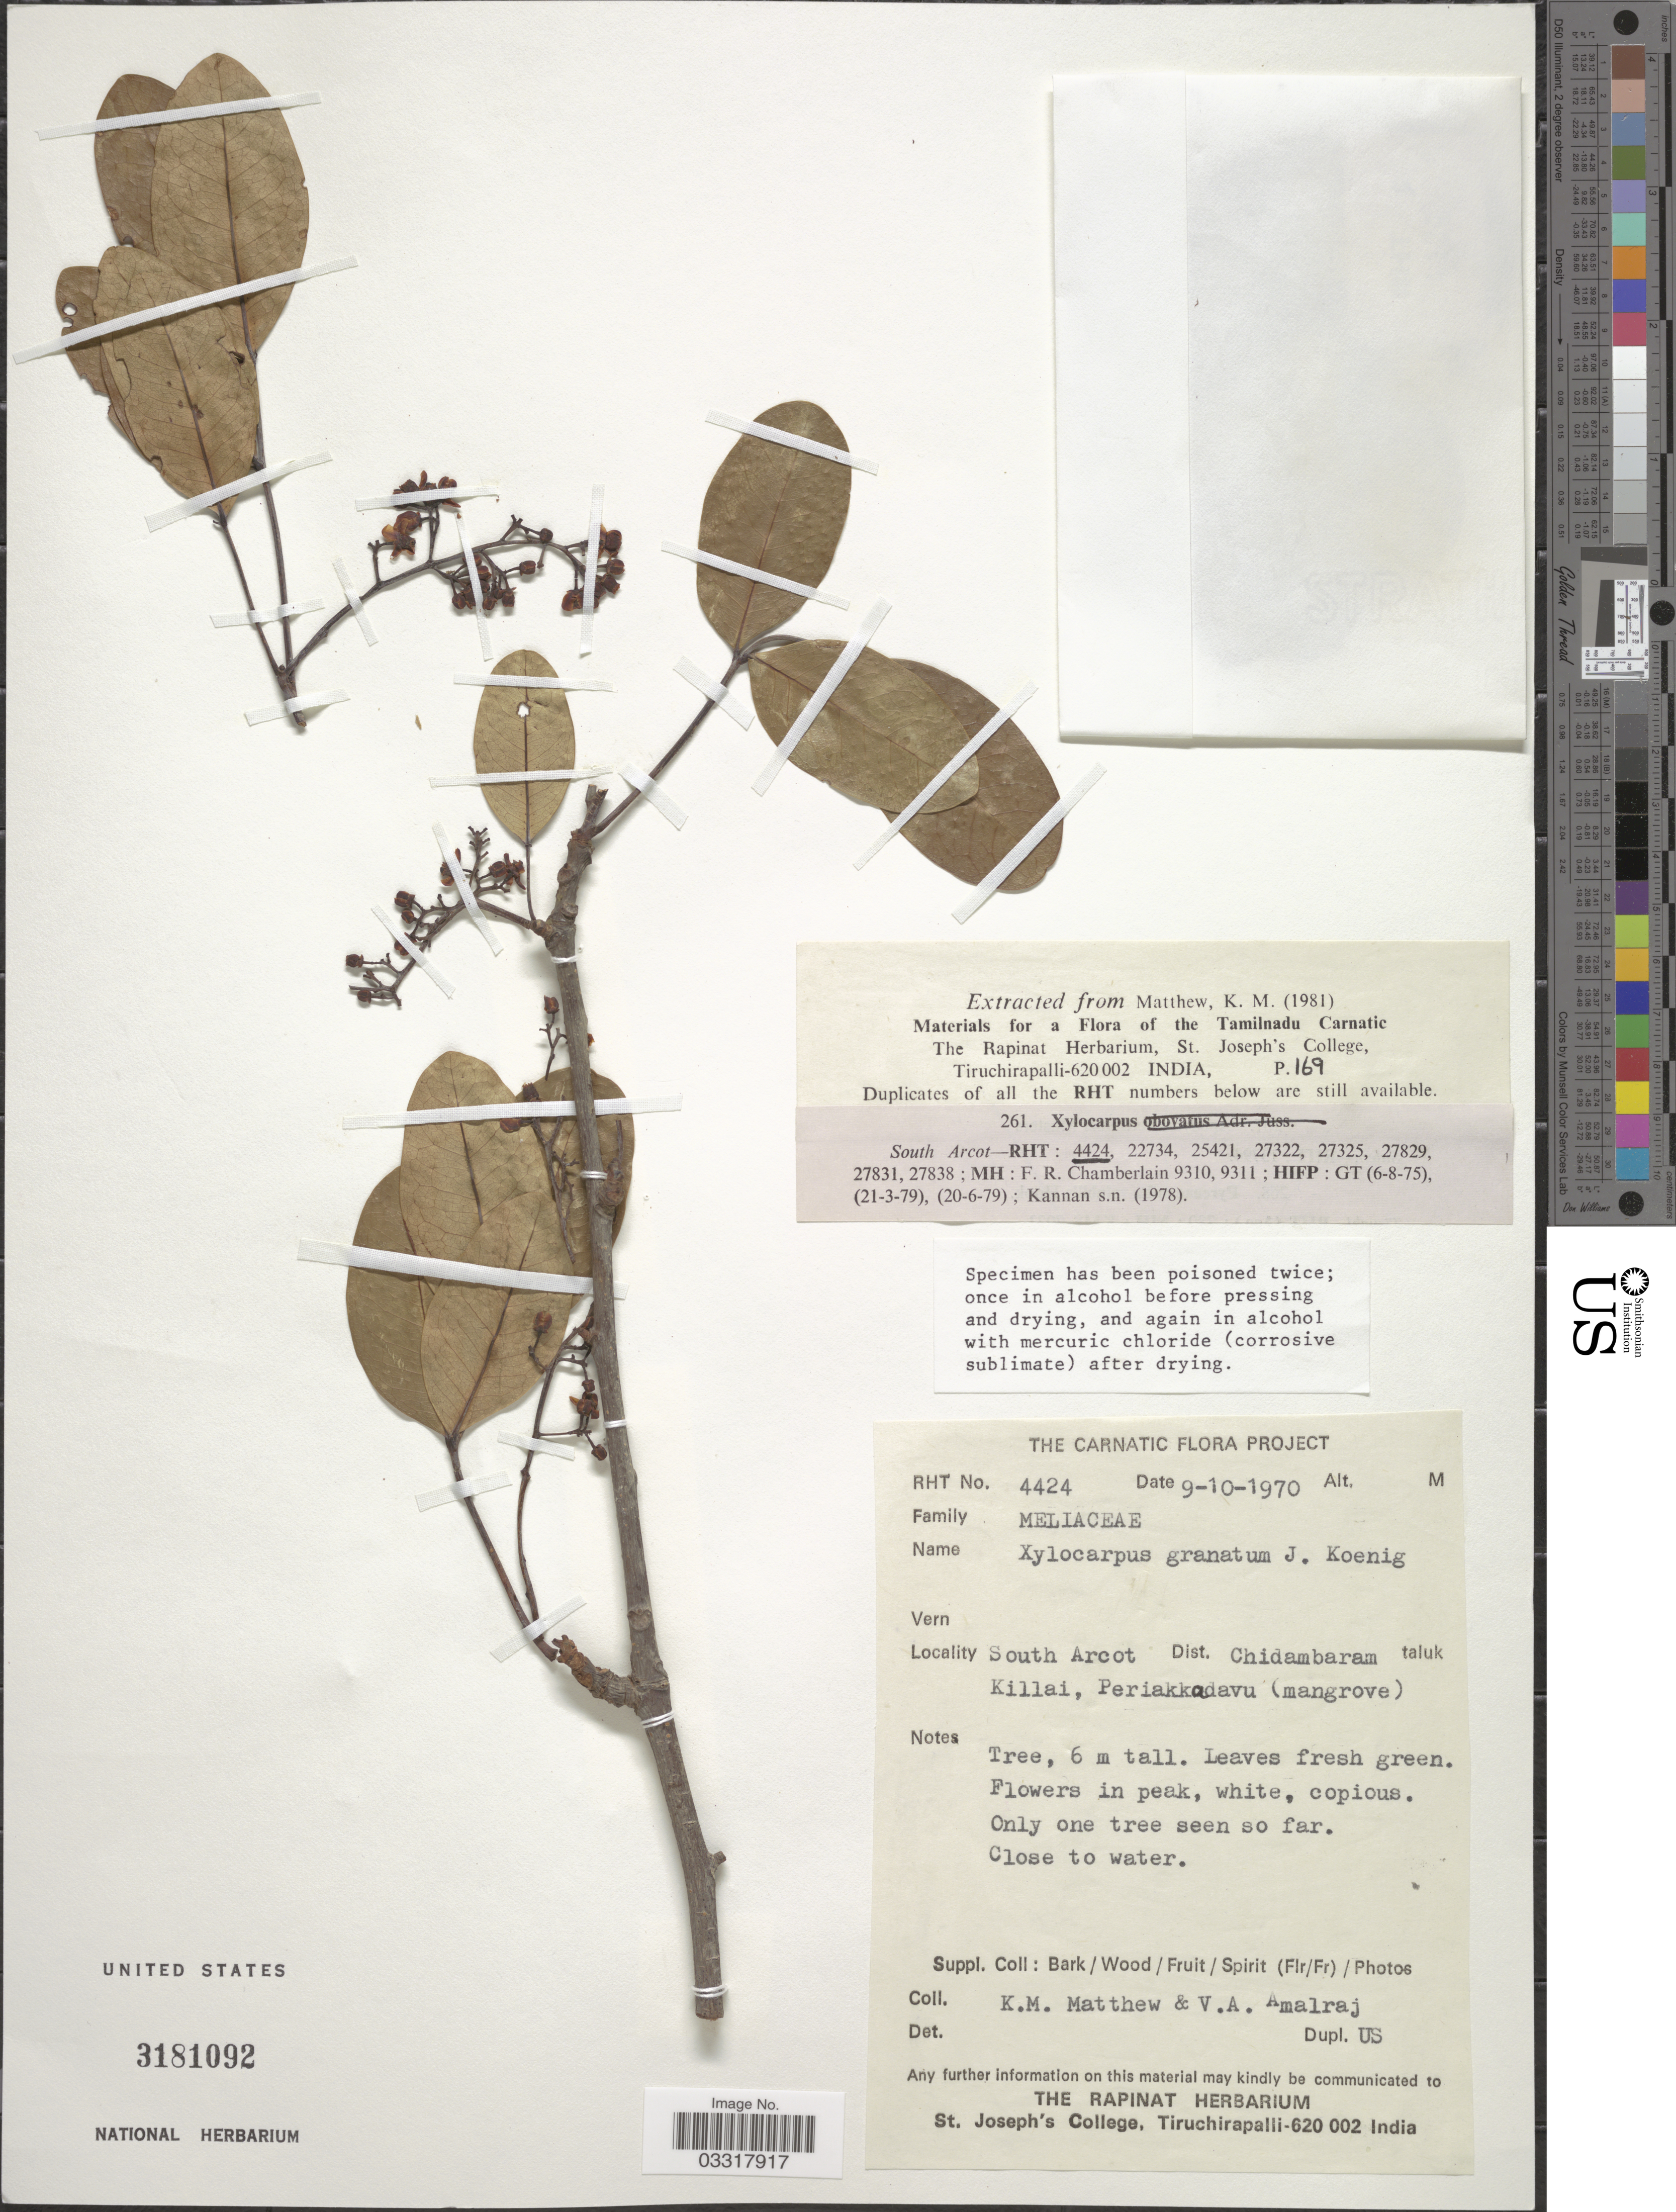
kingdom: Plantae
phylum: Tracheophyta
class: Magnoliopsida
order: Sapindales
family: Meliaceae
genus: Xylocarpus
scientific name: Xylocarpus granatum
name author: J. Koenig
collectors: K. M. Matthew & V. Amalraj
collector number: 4424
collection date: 1970-10-09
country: India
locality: South Arcot Dist. Chidambaram taluk. Killai, Periakkadavu.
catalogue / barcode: US 3181092